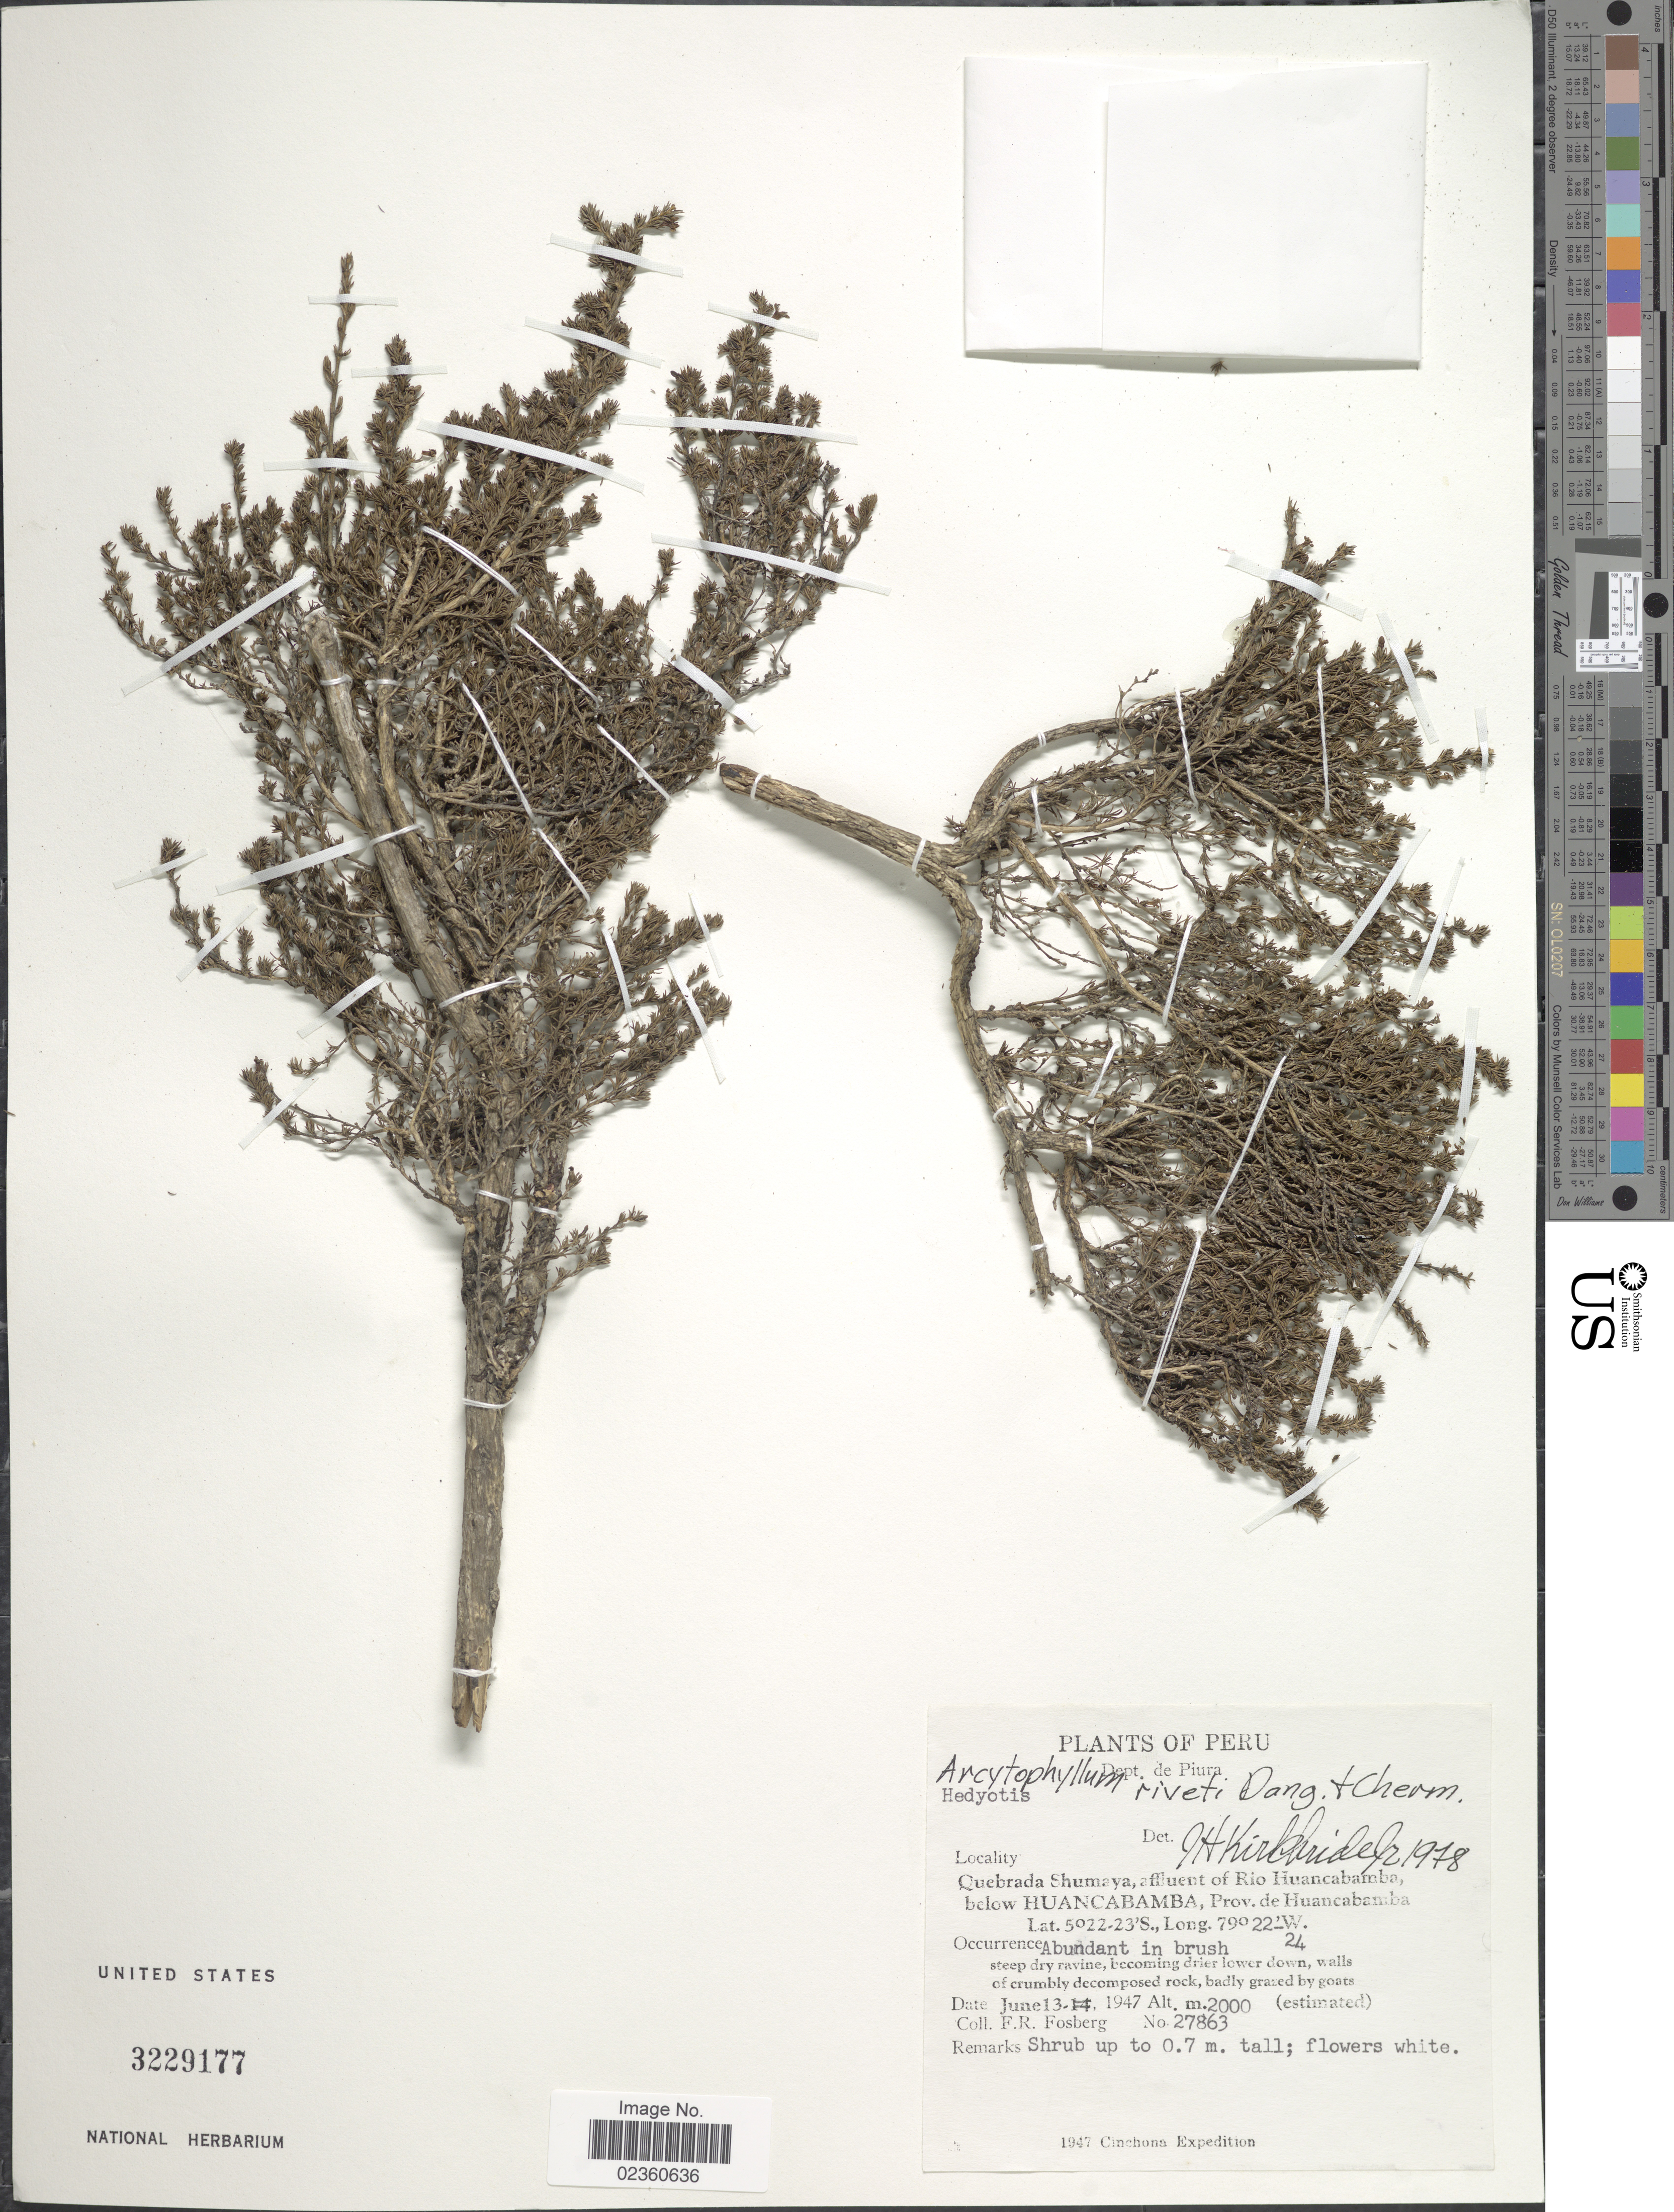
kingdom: Plantae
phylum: Tracheophyta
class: Magnoliopsida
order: Gentianales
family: Rubiaceae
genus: Arcytophyllum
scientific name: Arcytophyllum rivetii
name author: Danguy & Cherm.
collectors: F. R. Fosberg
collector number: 27863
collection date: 1947-06-13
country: Peru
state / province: Piura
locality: Dept. de Piura, Quebrada Shumaua, affluent of Rio Huancabamba, below Huancabamba, Prov. Huancabamba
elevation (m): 2000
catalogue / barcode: US 3229177